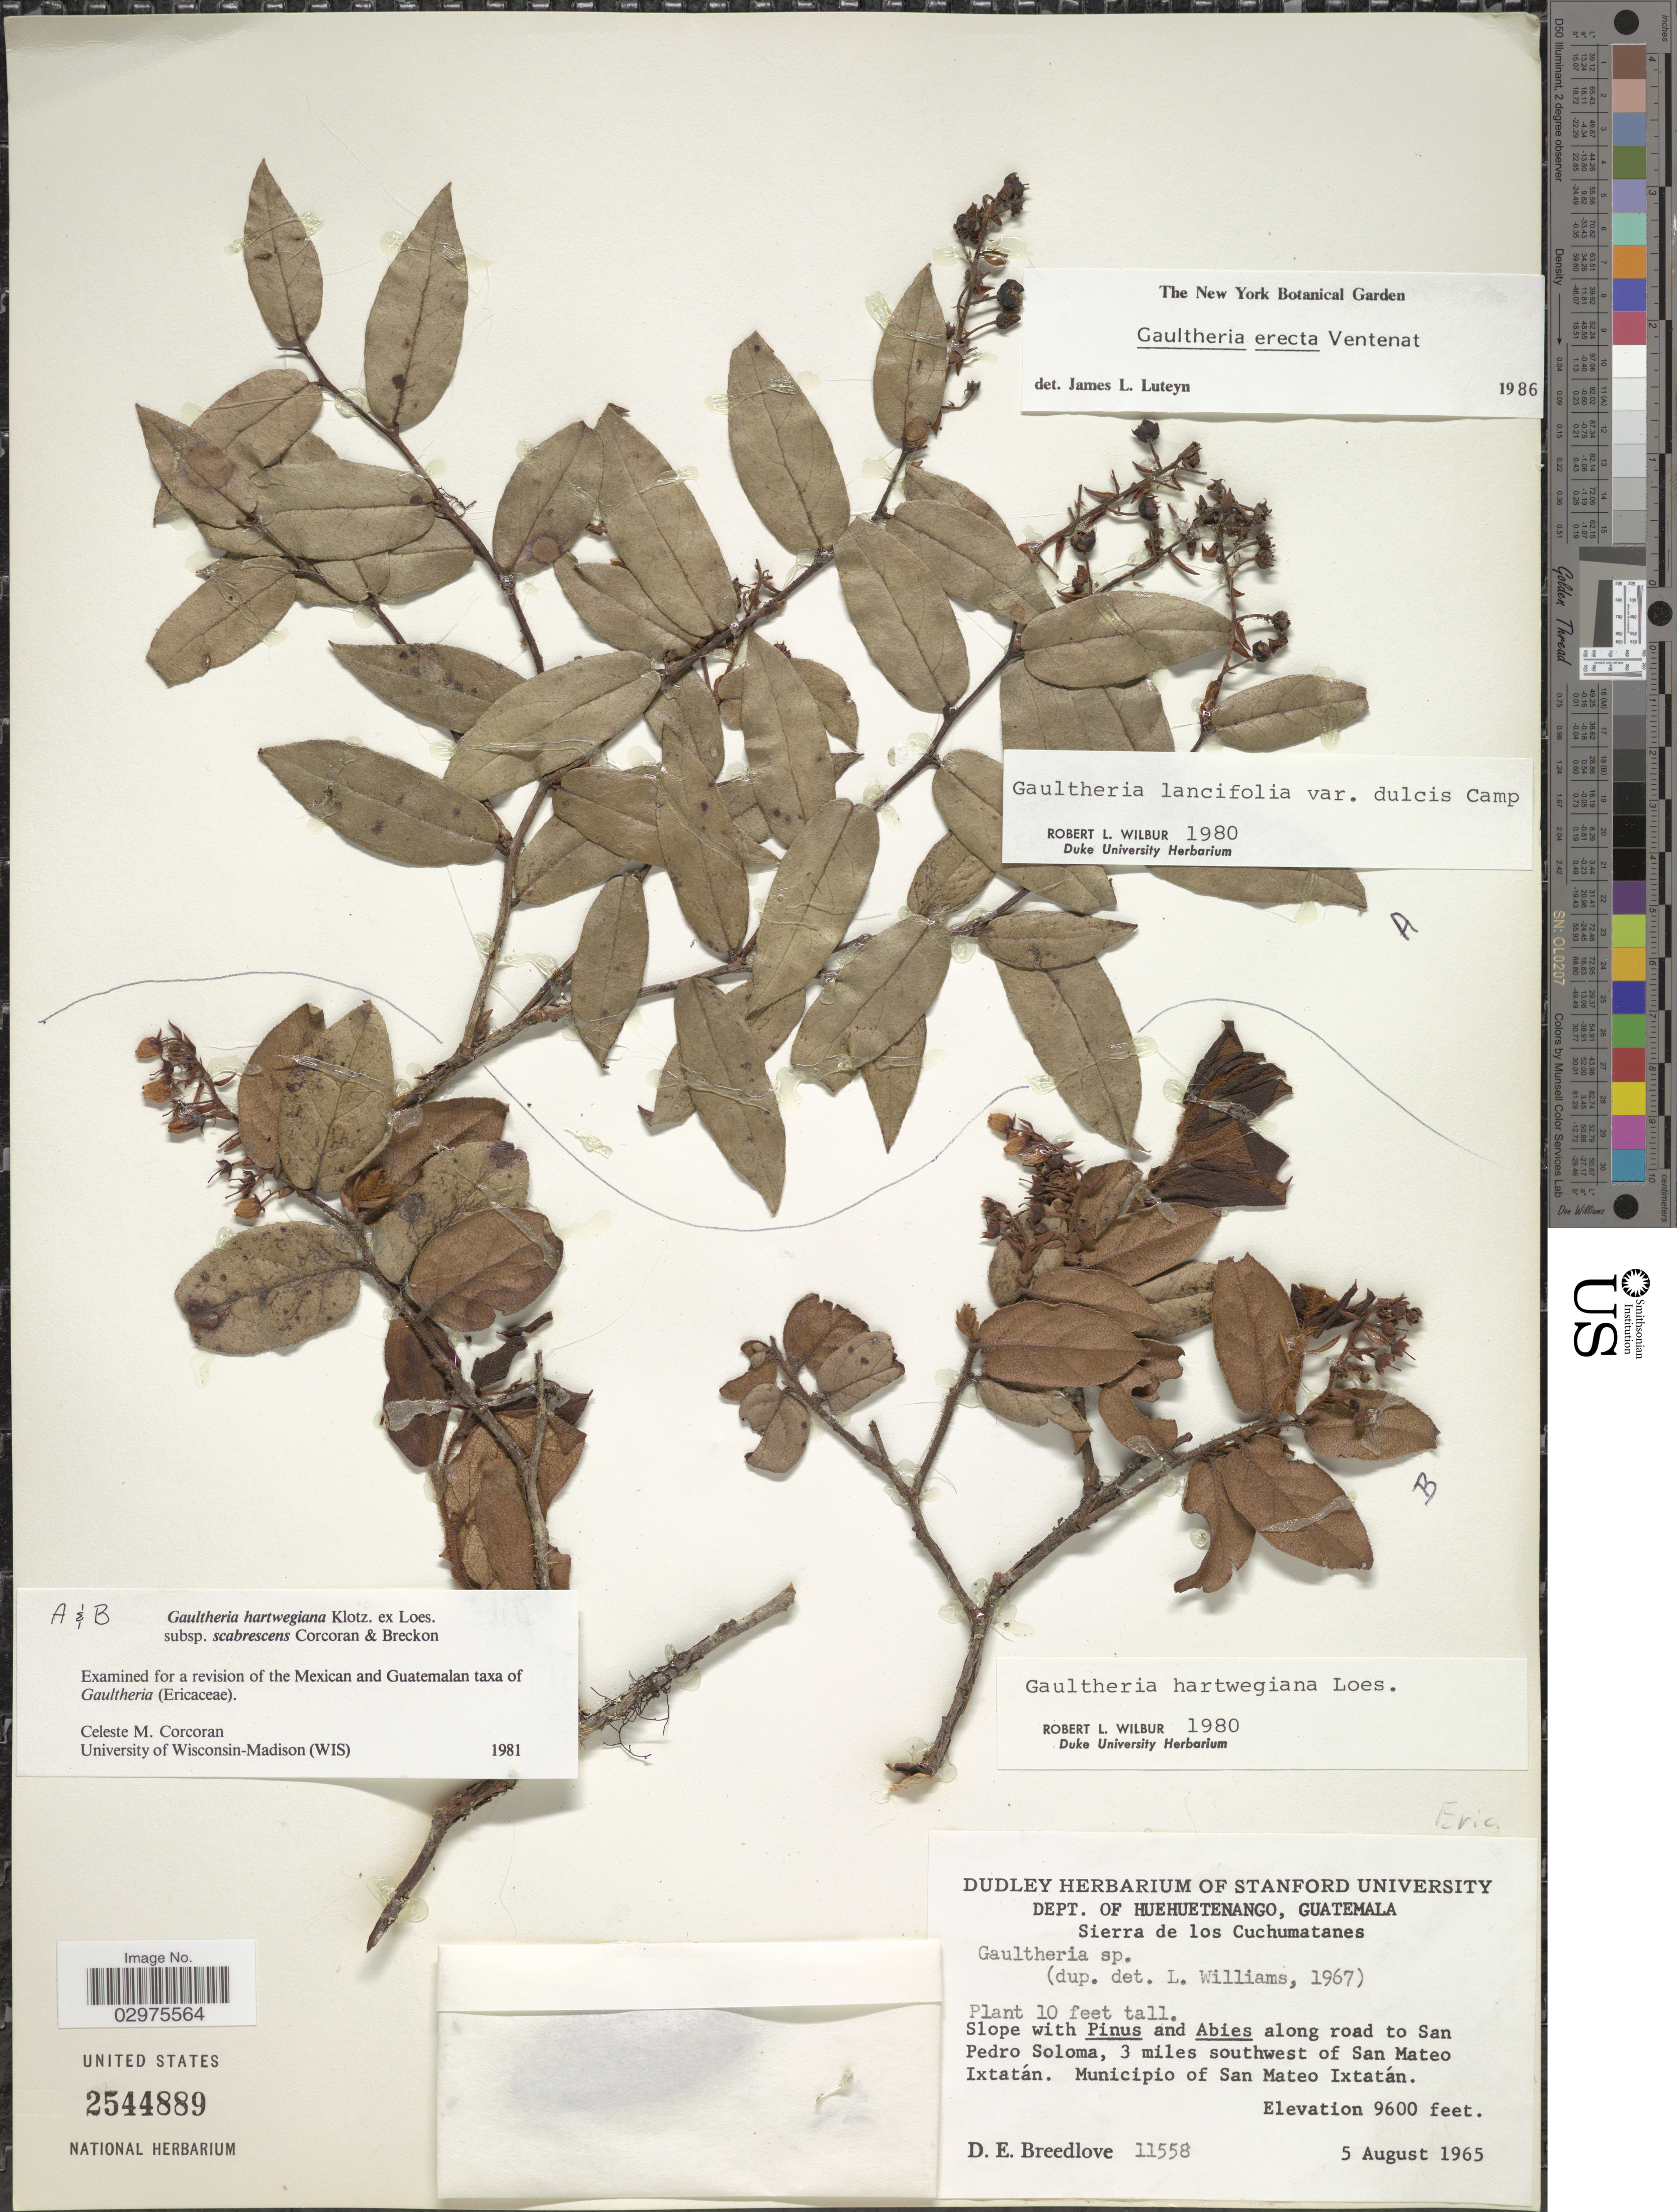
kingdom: Plantae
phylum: Tracheophyta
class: Magnoliopsida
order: Ericales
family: Ericaceae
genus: Gaultheria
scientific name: Gaultheria erecta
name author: Vent.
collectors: D. E. Breedlove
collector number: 11558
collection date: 1965-08-05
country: Guatemala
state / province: Huehuetenango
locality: Dept. of Huehuetenango. Sierra de los Cuchumatanes. Along road to San Pedro Soloma, 3 miles southwest of San Mateo Ixtatán. Municipio of San Mateo Ixtatán.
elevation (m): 2926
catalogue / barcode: US 2544889